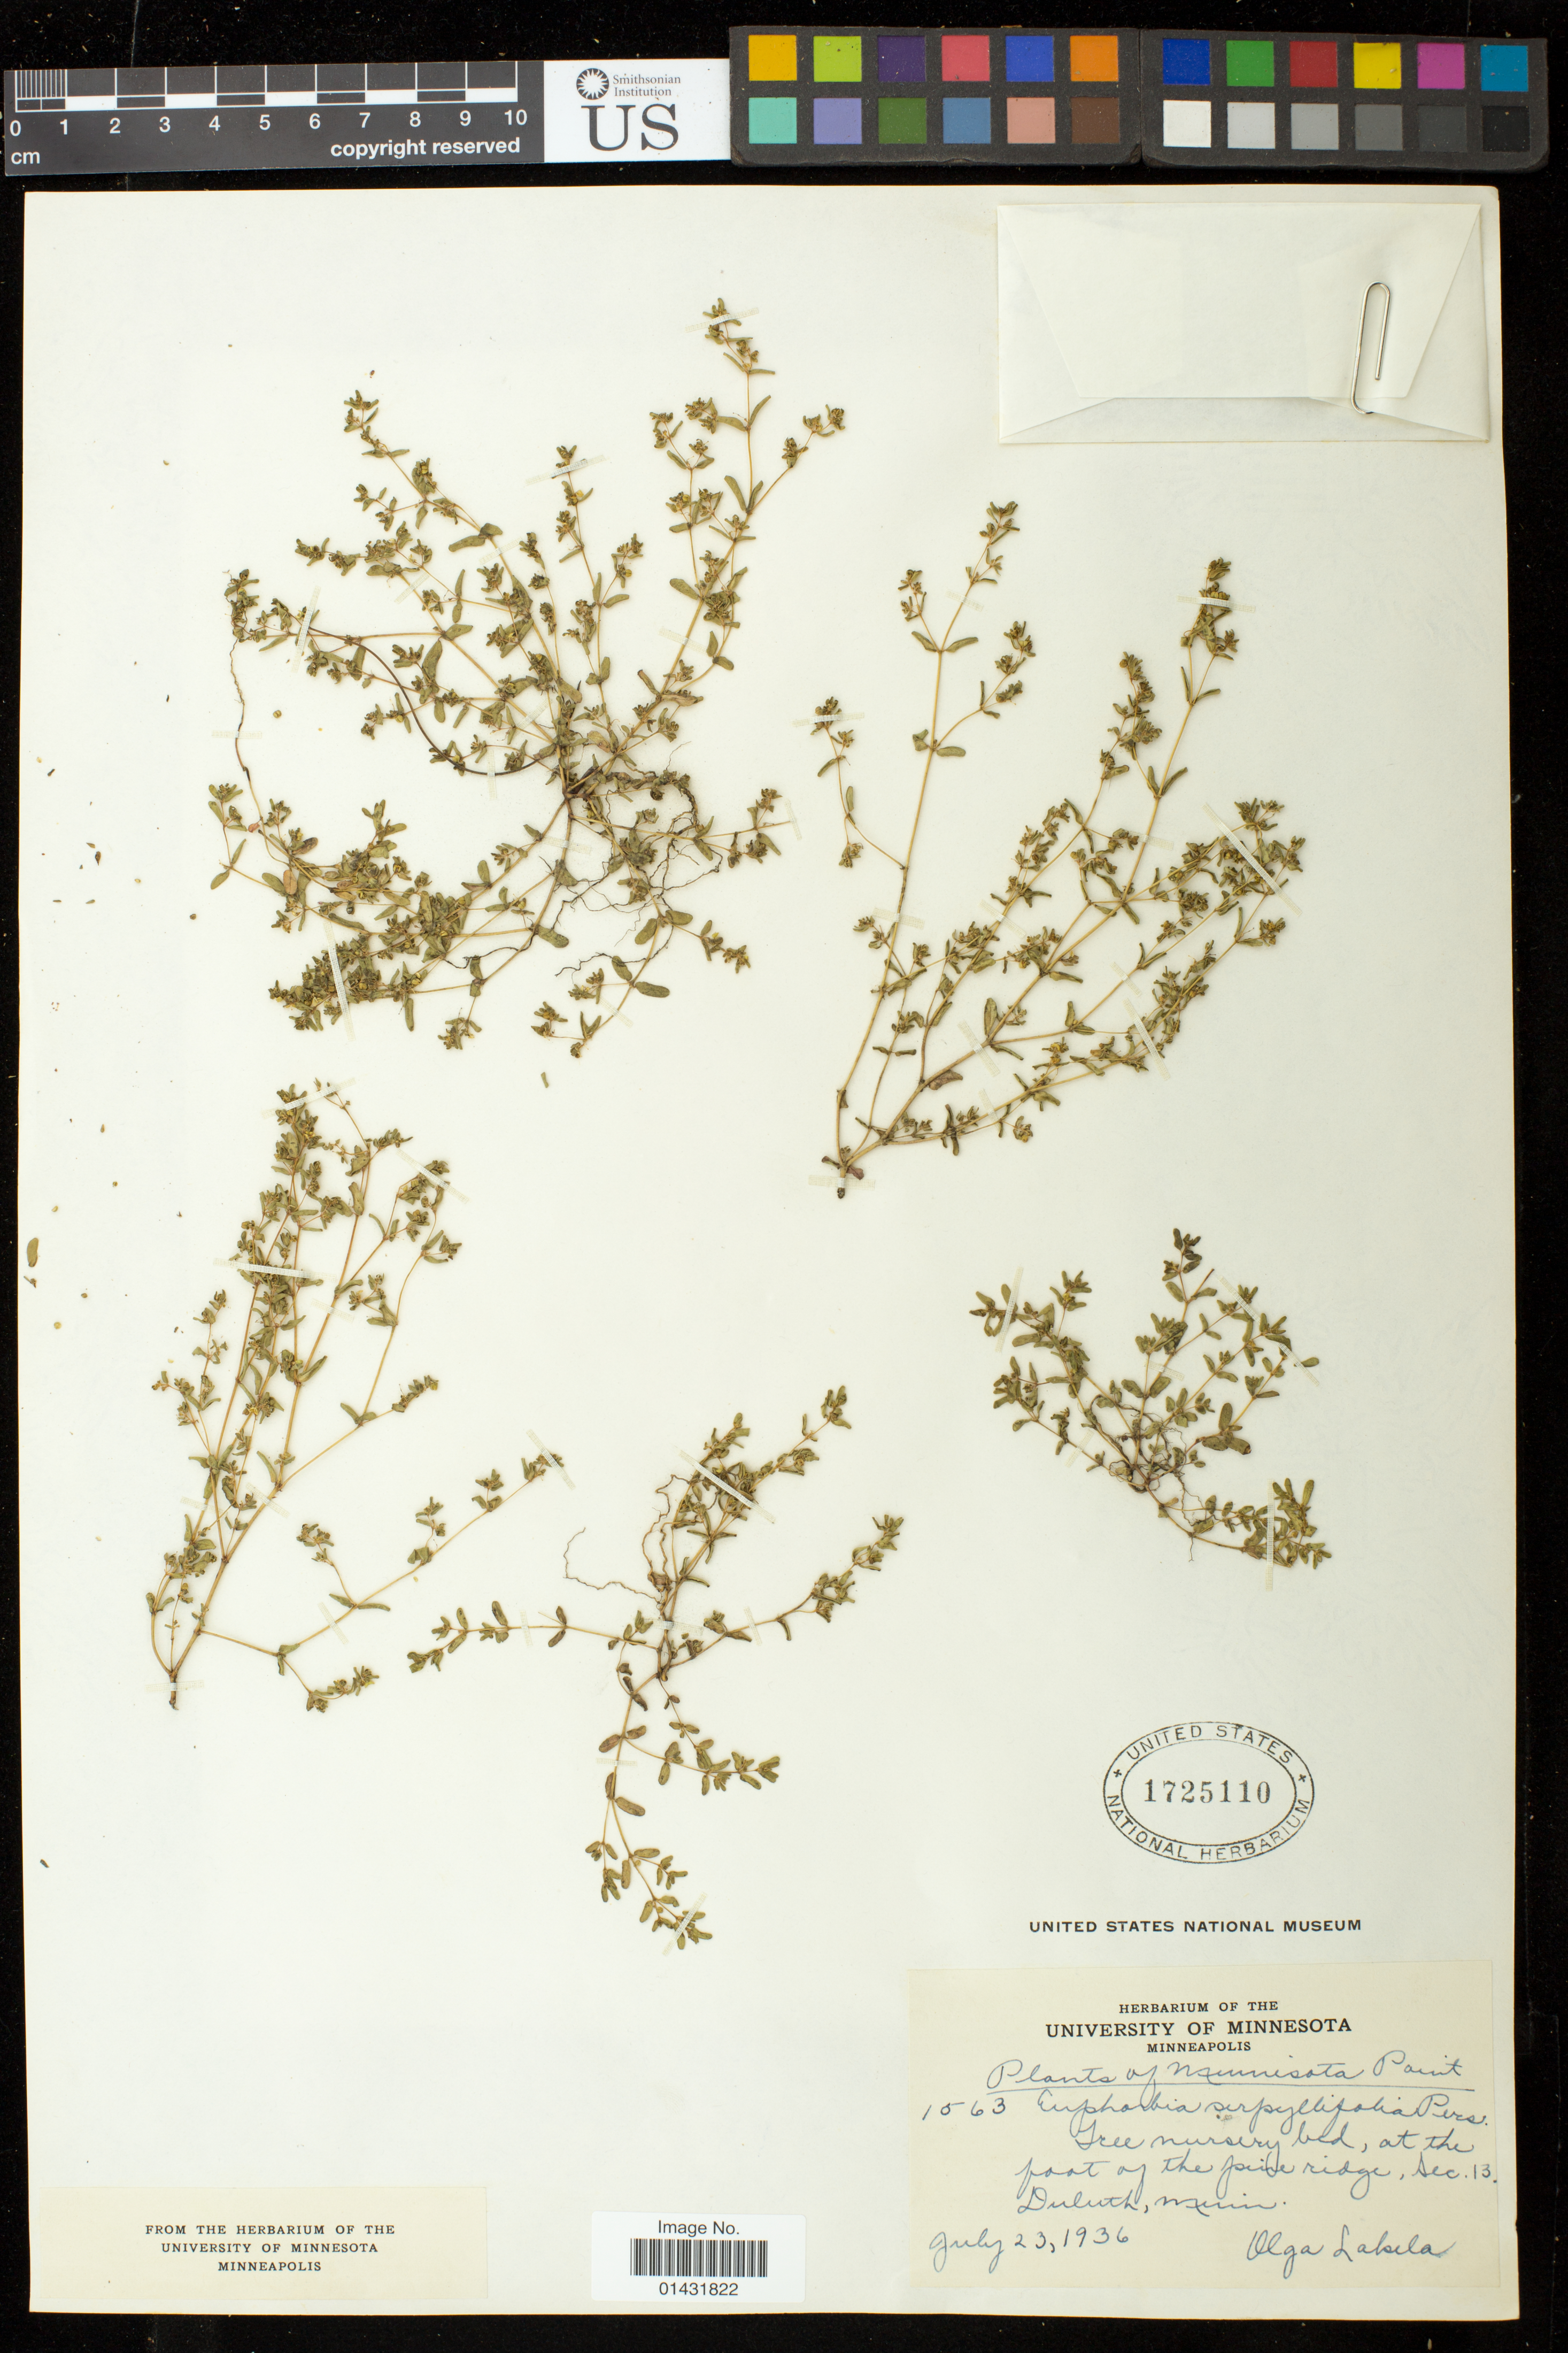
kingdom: Plantae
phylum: Tracheophyta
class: Magnoliopsida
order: Malpighiales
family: Euphorbiaceae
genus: Euphorbia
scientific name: Euphorbia glyptosperma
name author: Engelm.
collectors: O. K. Lakela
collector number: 1563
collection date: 1936-07-23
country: United States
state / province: Minnesota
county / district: Saint Louis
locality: Minnesota Point; Tree nursery bed, at the foot of the pine ridge, Sec. 13. Duluth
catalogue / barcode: US 1725110